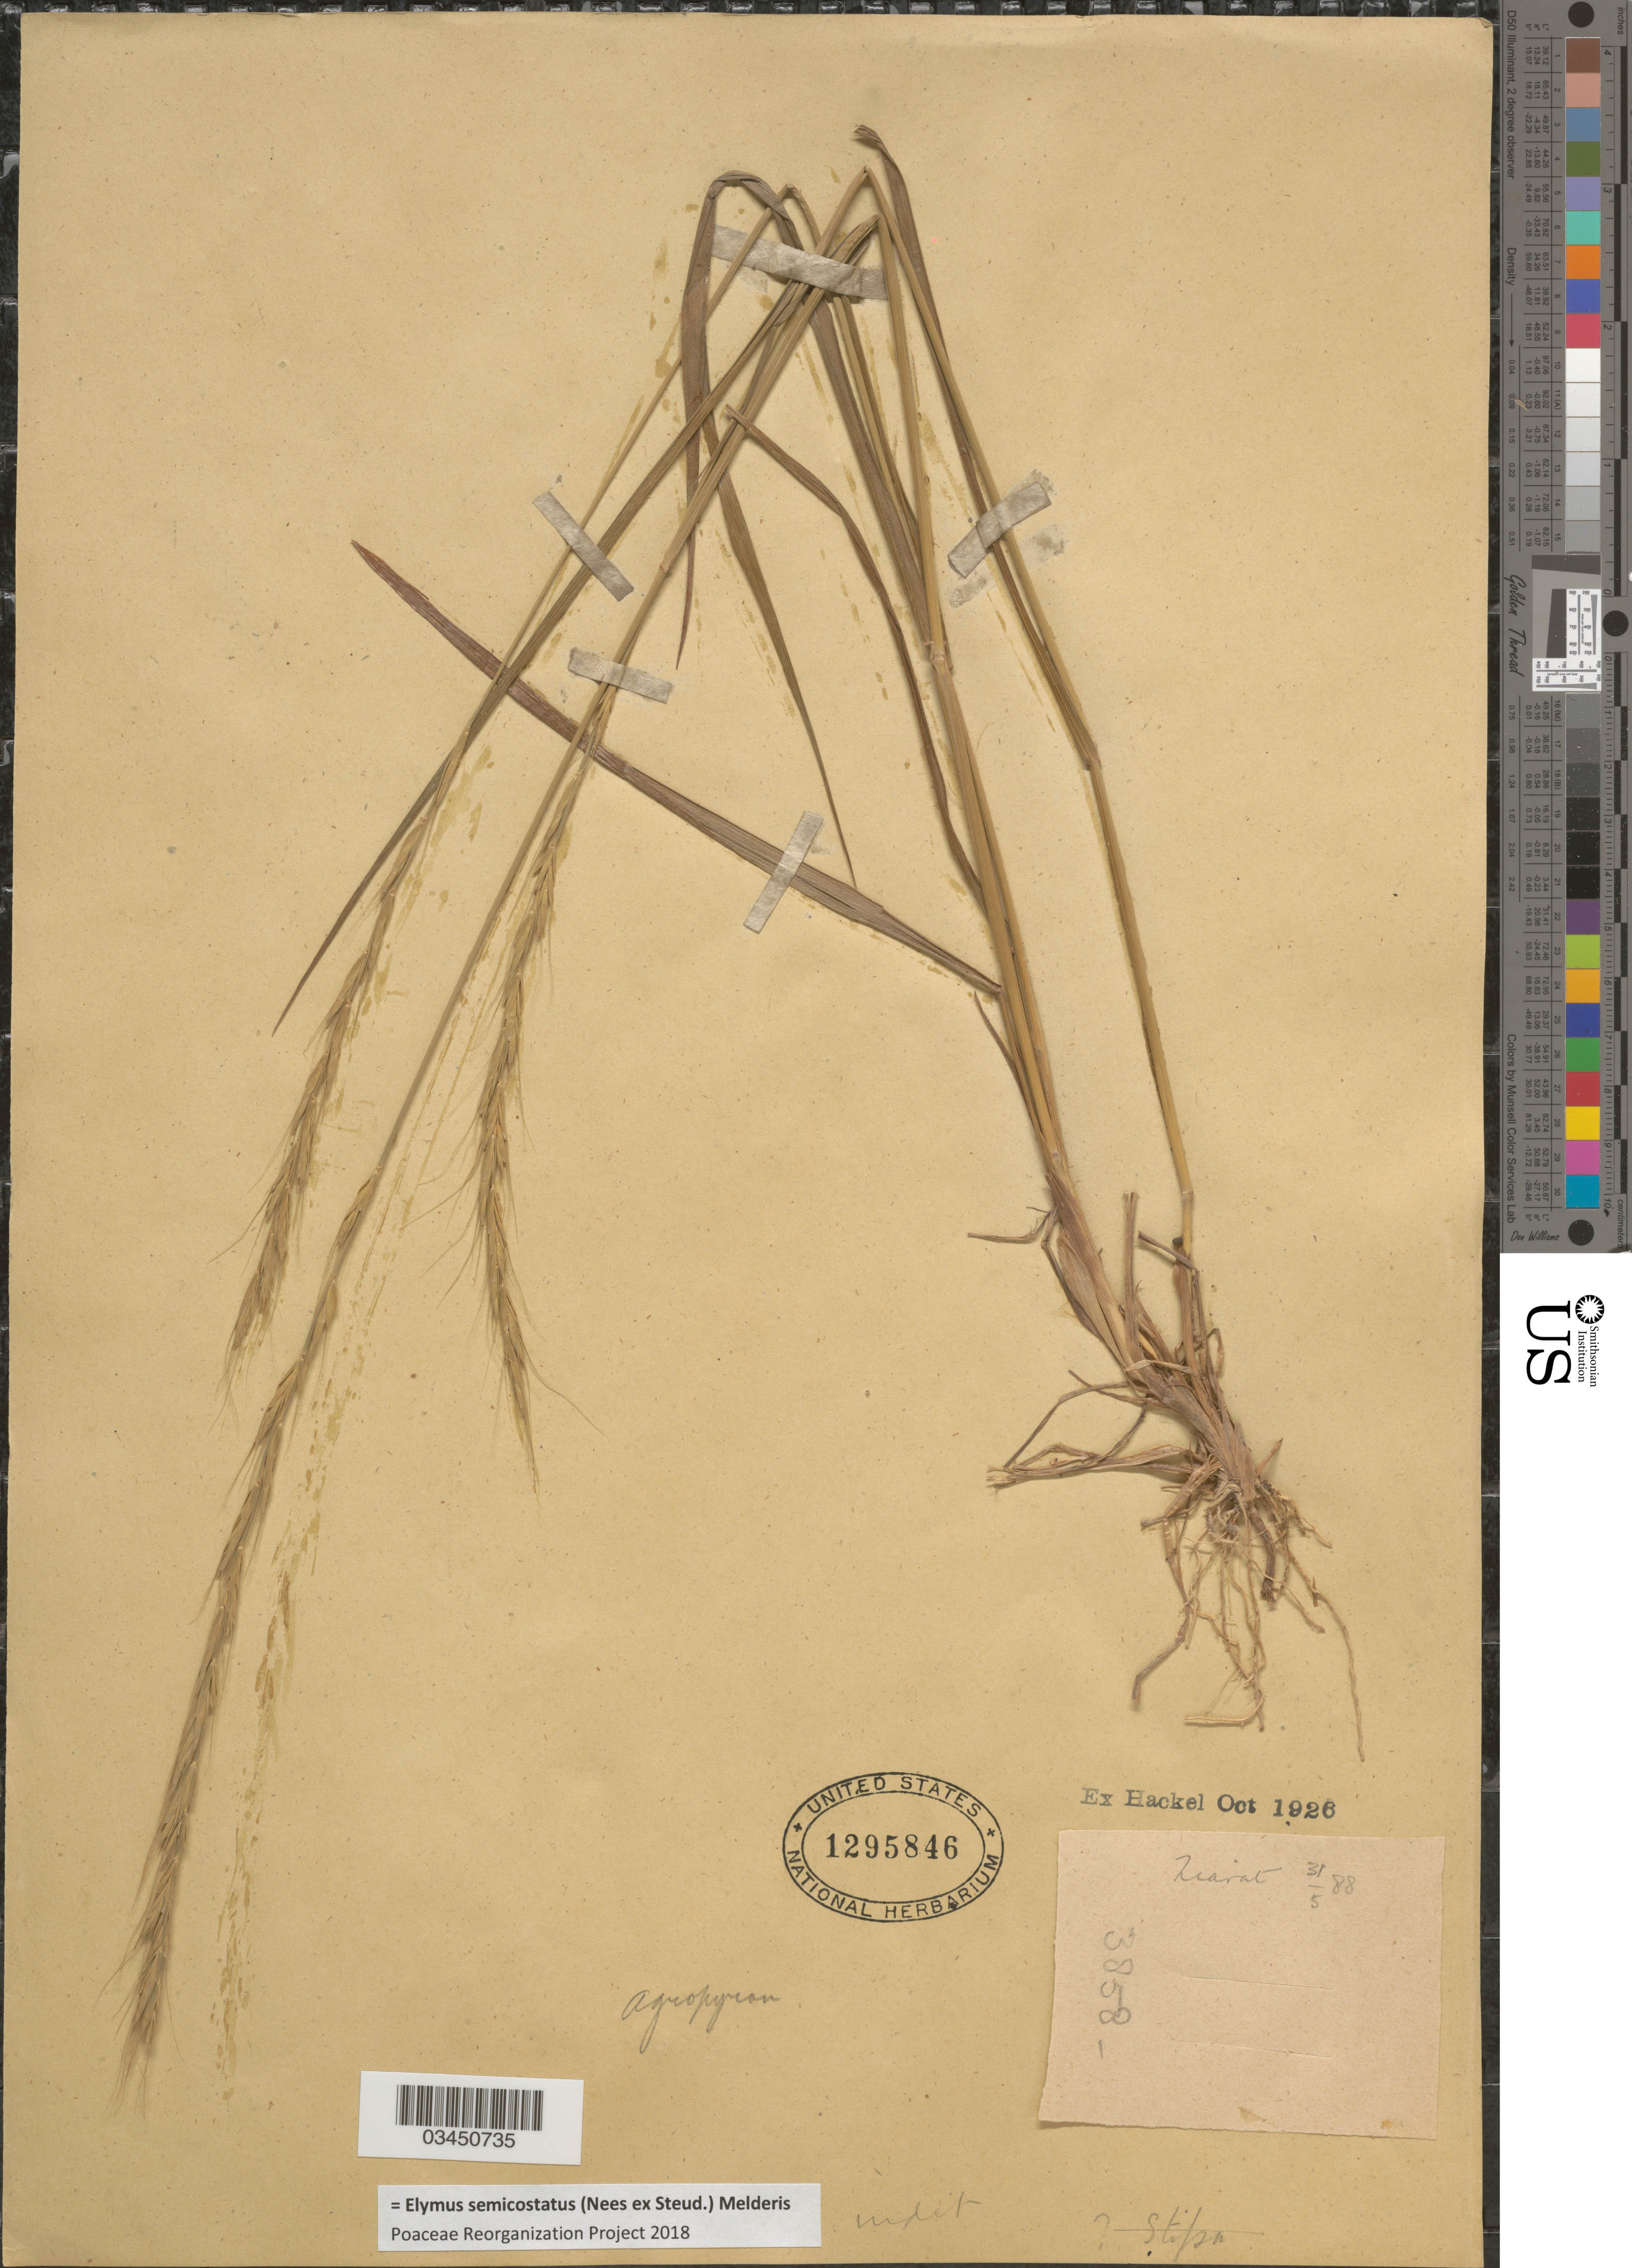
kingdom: Plantae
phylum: Tracheophyta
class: Liliopsida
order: Poales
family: Poaceae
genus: Elymus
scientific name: Elymus semicostatus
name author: (Nees ex Steud.) Melderis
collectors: -. Hackel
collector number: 3858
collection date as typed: Transcribed d/m/y: 31/5/88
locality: Ziarat [unsure placement].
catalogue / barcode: US 1295846